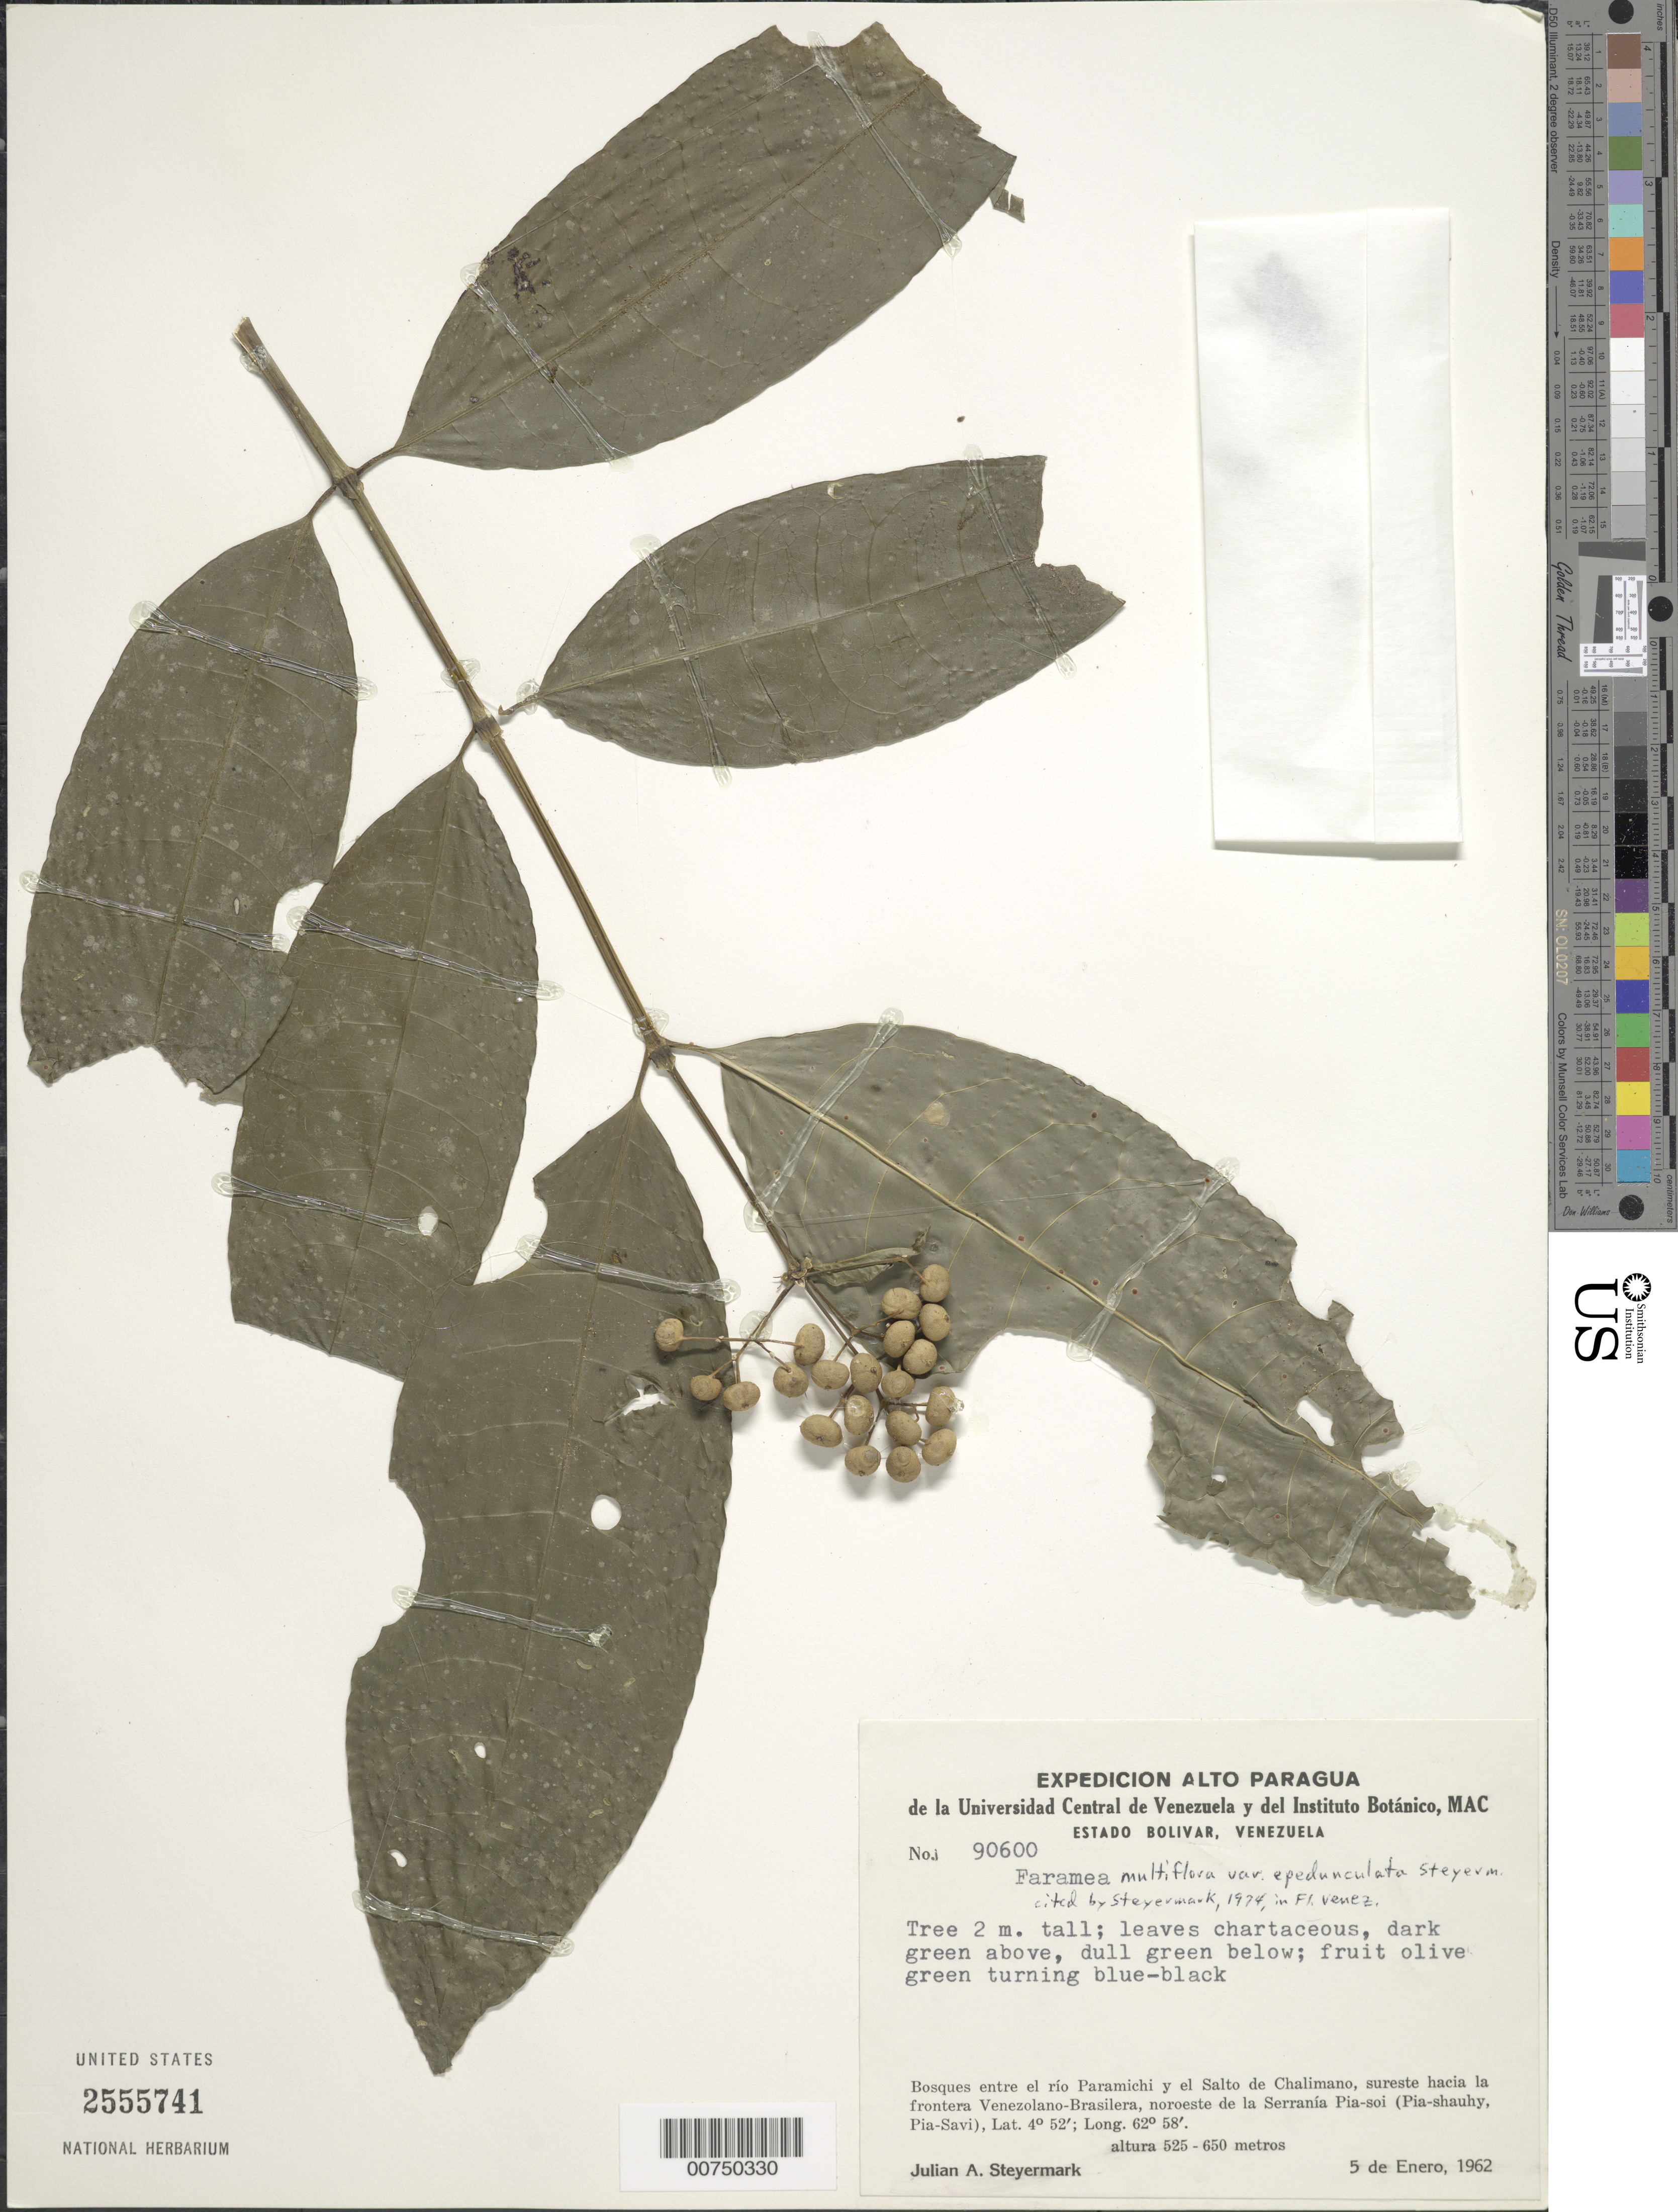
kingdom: Plantae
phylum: Tracheophyta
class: Magnoliopsida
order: Gentianales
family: Rubiaceae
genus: Faramea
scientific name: Faramea multiflora var. epedunculata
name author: Steyerm.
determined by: Steyermark, Julian A., (VEN)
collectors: J. Steyermark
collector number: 90600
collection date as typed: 5-Jan-62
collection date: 1962-01-05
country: Venezuela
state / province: Bolívar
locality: Río Paramichi to Salto de Chalimano; NW of Serranía Pia-soi, SE of Venezuela-Brazil border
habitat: Bosques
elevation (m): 525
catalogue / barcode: US 2555741